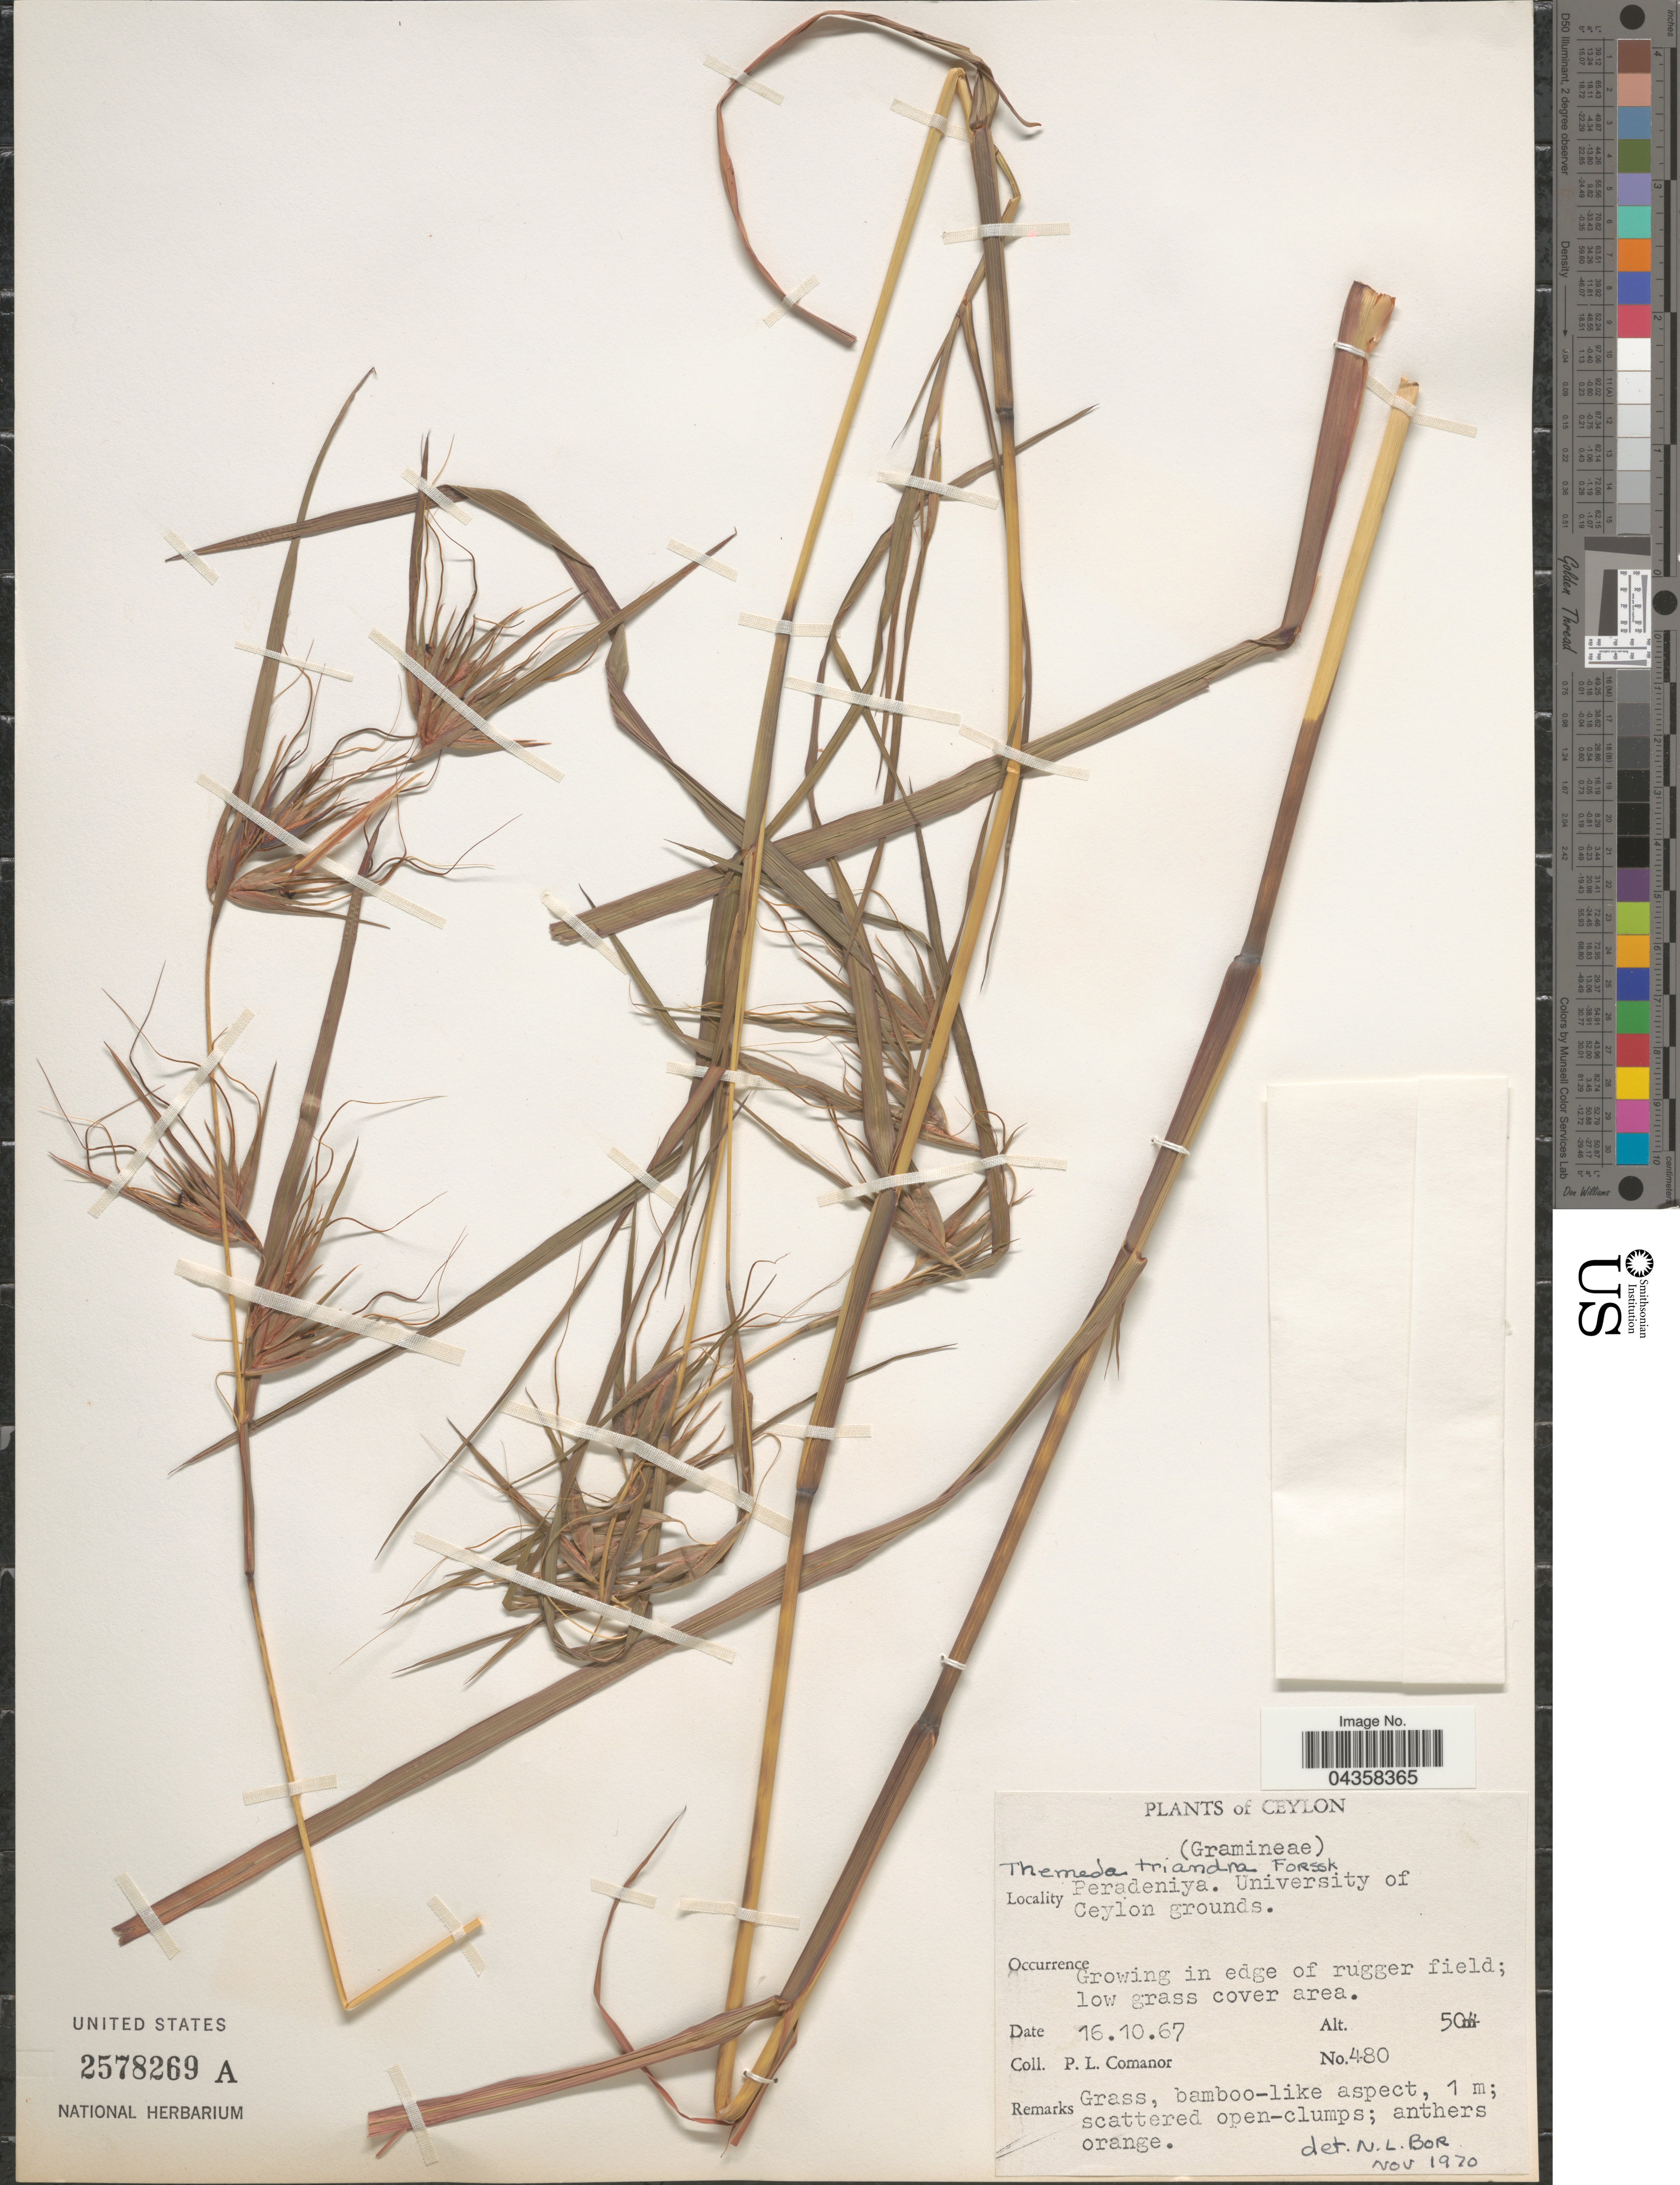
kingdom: Plantae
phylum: Tracheophyta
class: Liliopsida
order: Poales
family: Poaceae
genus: Themeda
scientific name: Themeda triandra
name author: Forssk.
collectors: P. Comanor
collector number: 480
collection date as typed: Transcribed d/m/y: 16/10/67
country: Sri Lanka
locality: Ceylon. Peradeniya. University of Ceylon grounds.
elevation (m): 50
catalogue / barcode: US 2578269A